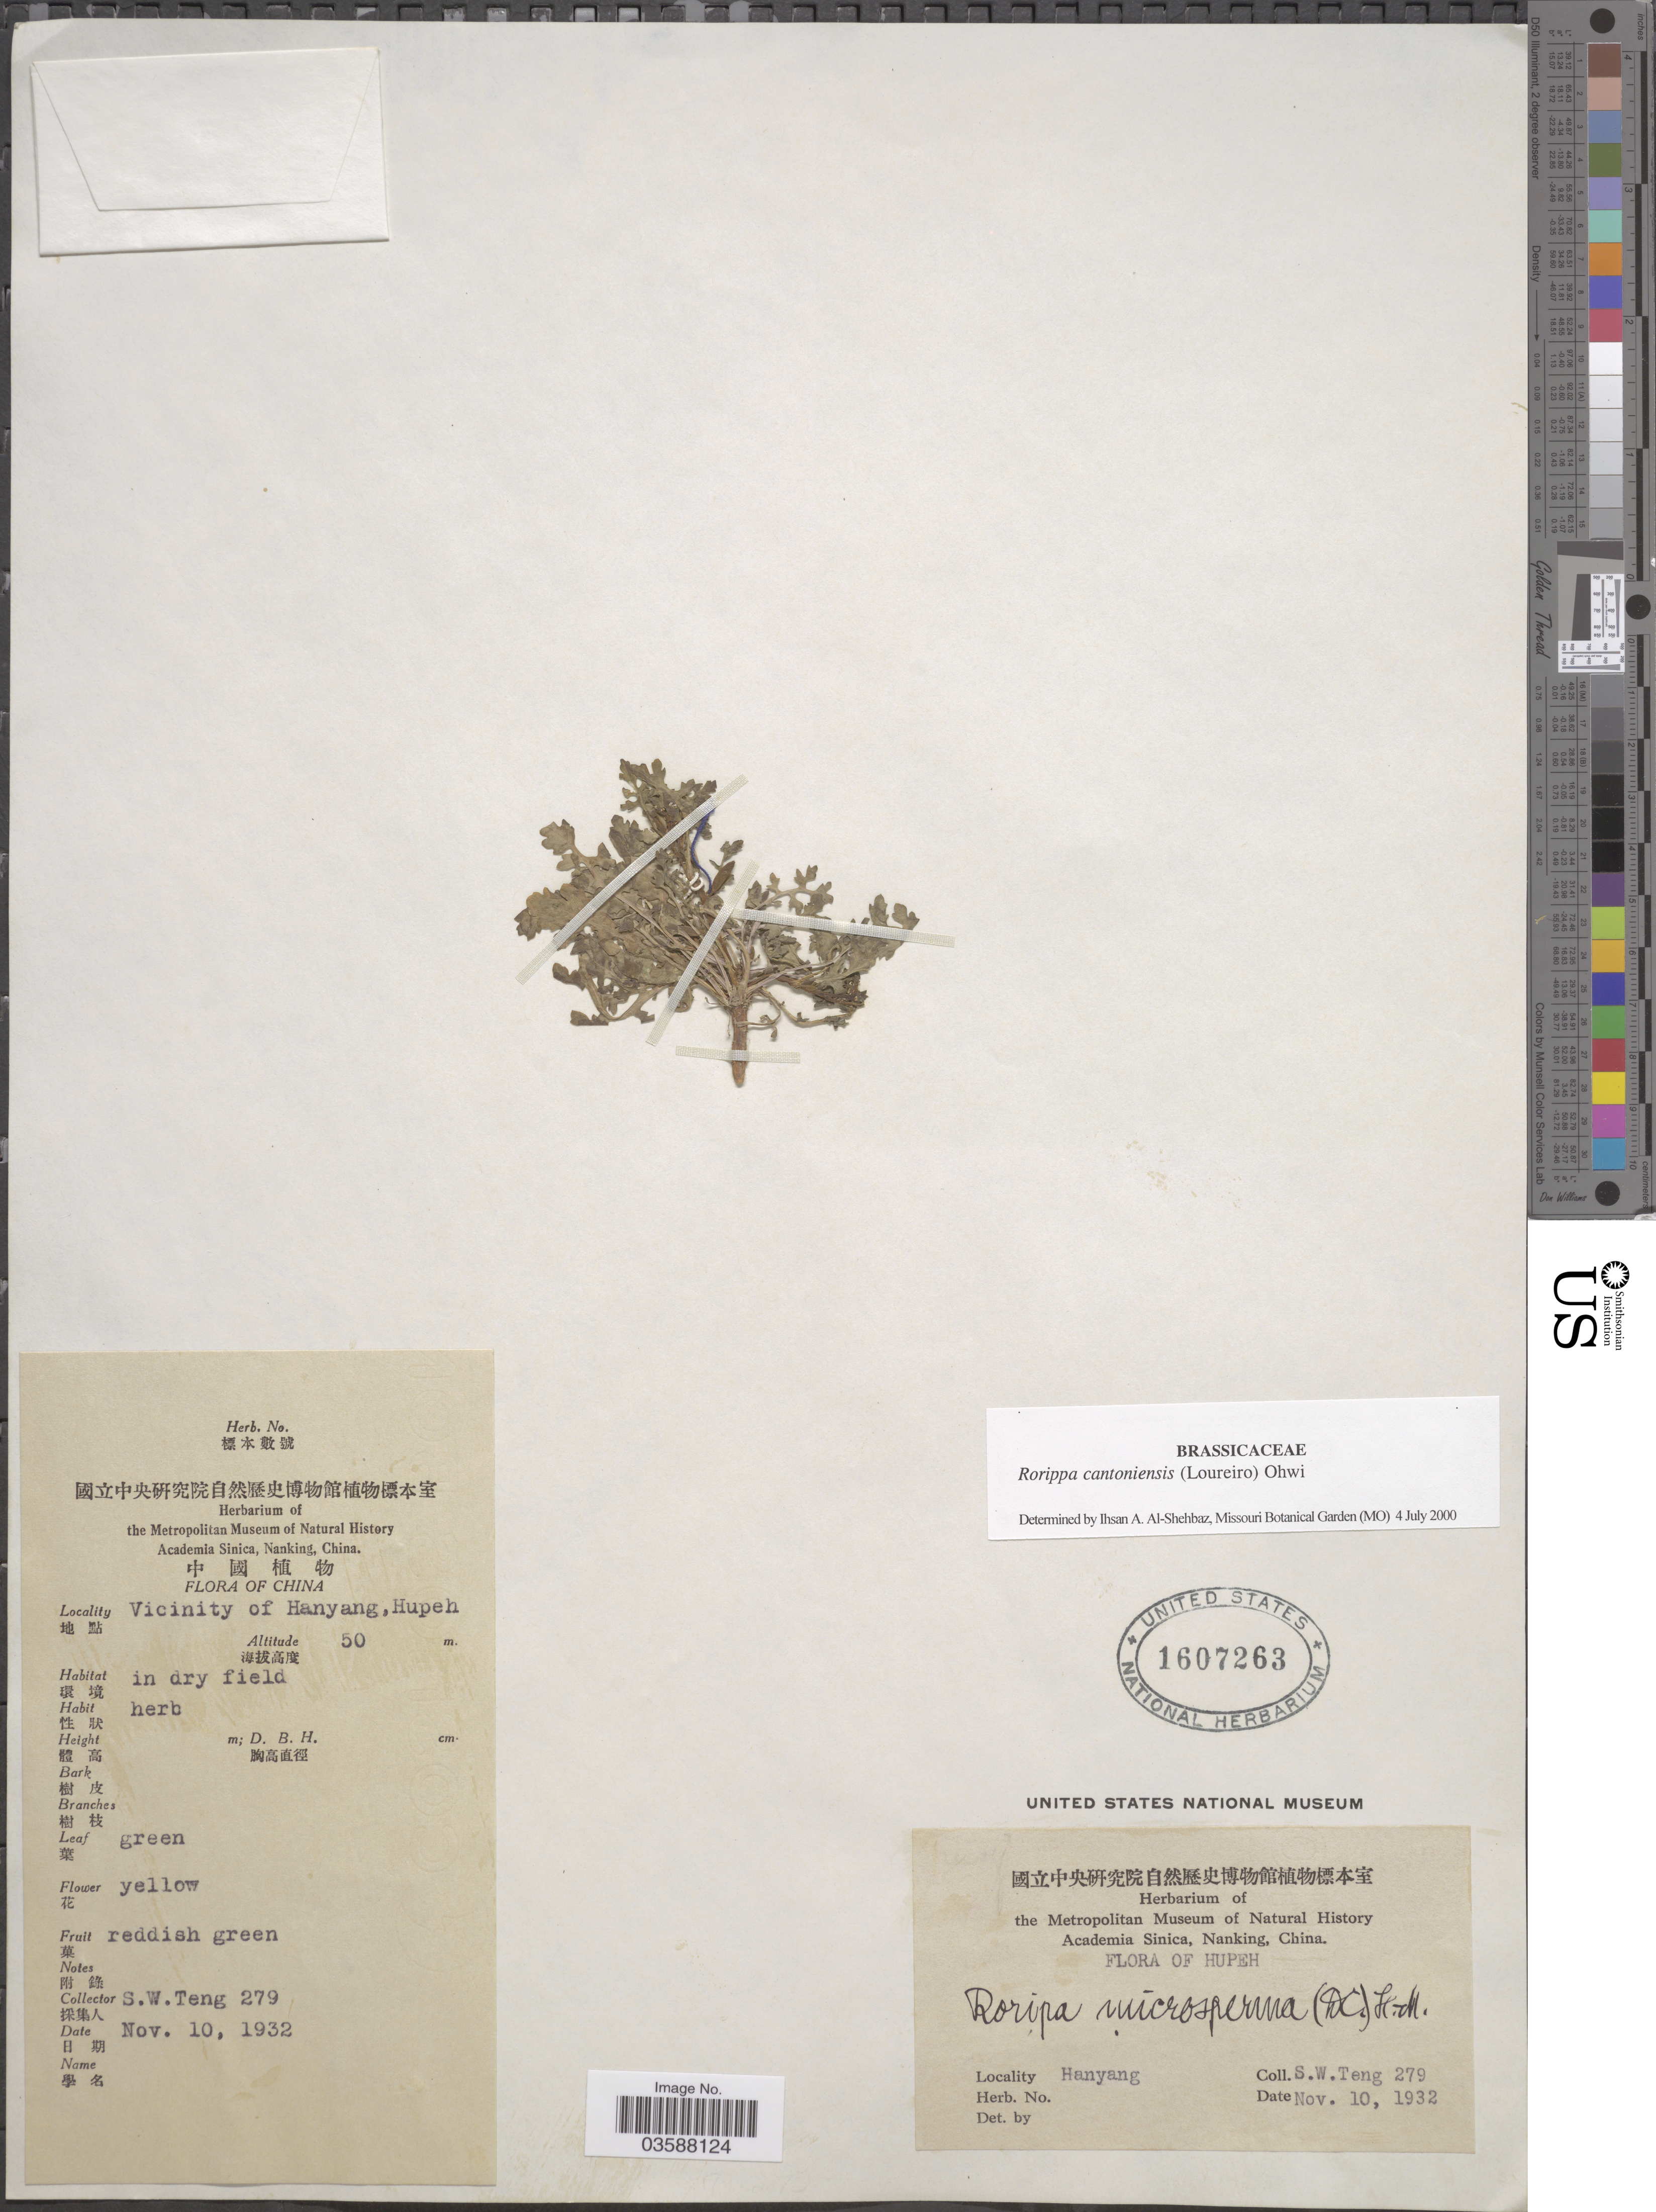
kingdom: Plantae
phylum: Tracheophyta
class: Magnoliopsida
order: Brassicales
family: Brassicaceae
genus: Rorippa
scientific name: Rorippa cantoniensis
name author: (Lour.) Ohwi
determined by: Al-Shehbaz, I. A., (MO), Missouri Botanical Garden (UNITED STATES)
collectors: S. Teng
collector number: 279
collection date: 1932-11-10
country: China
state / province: Hubei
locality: Vicinity of Hanyang, Hupeh.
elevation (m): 50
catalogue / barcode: US 1607263